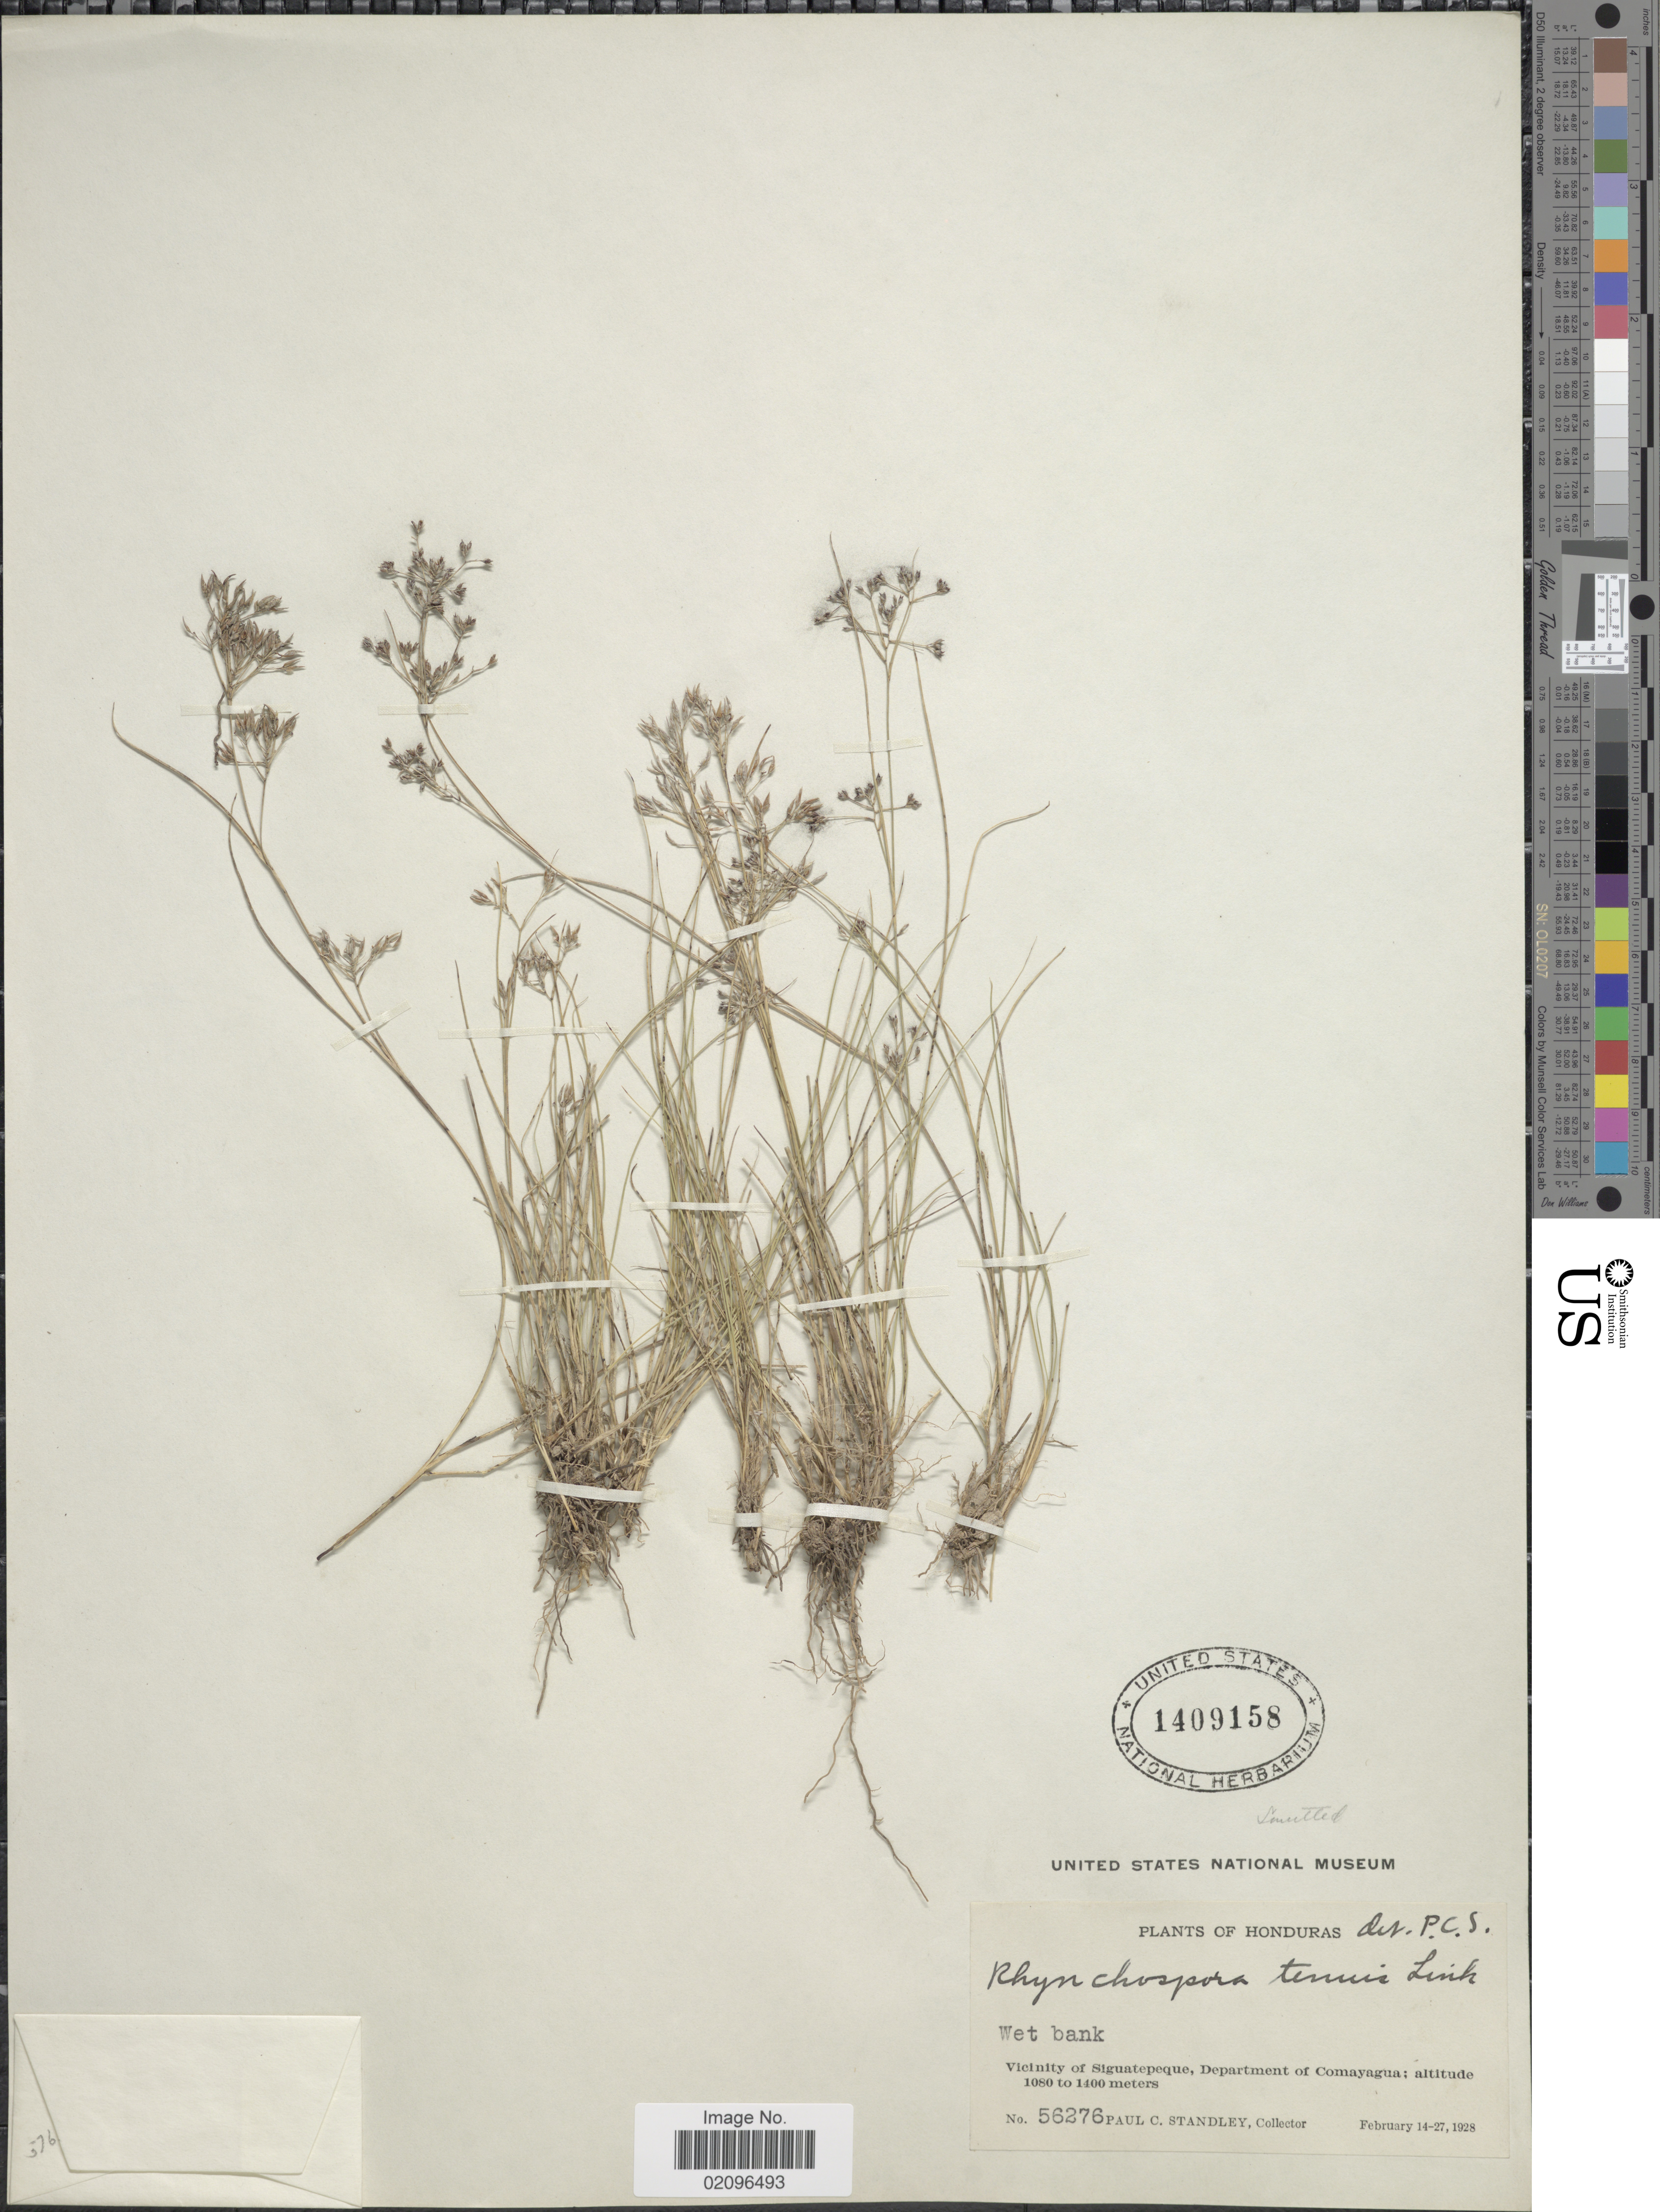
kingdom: Plantae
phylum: Tracheophyta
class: Liliopsida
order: Poales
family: Cyperaceae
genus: Rhynchospora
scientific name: Rhynchospora tenuis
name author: Link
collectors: P. C. Standley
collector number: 56276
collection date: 1928-02-14/1928-02-27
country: Honduras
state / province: Comayagua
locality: Wet bank, Vicinity of Siguatepeque, Department of Comayagua.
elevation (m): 1080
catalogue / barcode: US 1409158